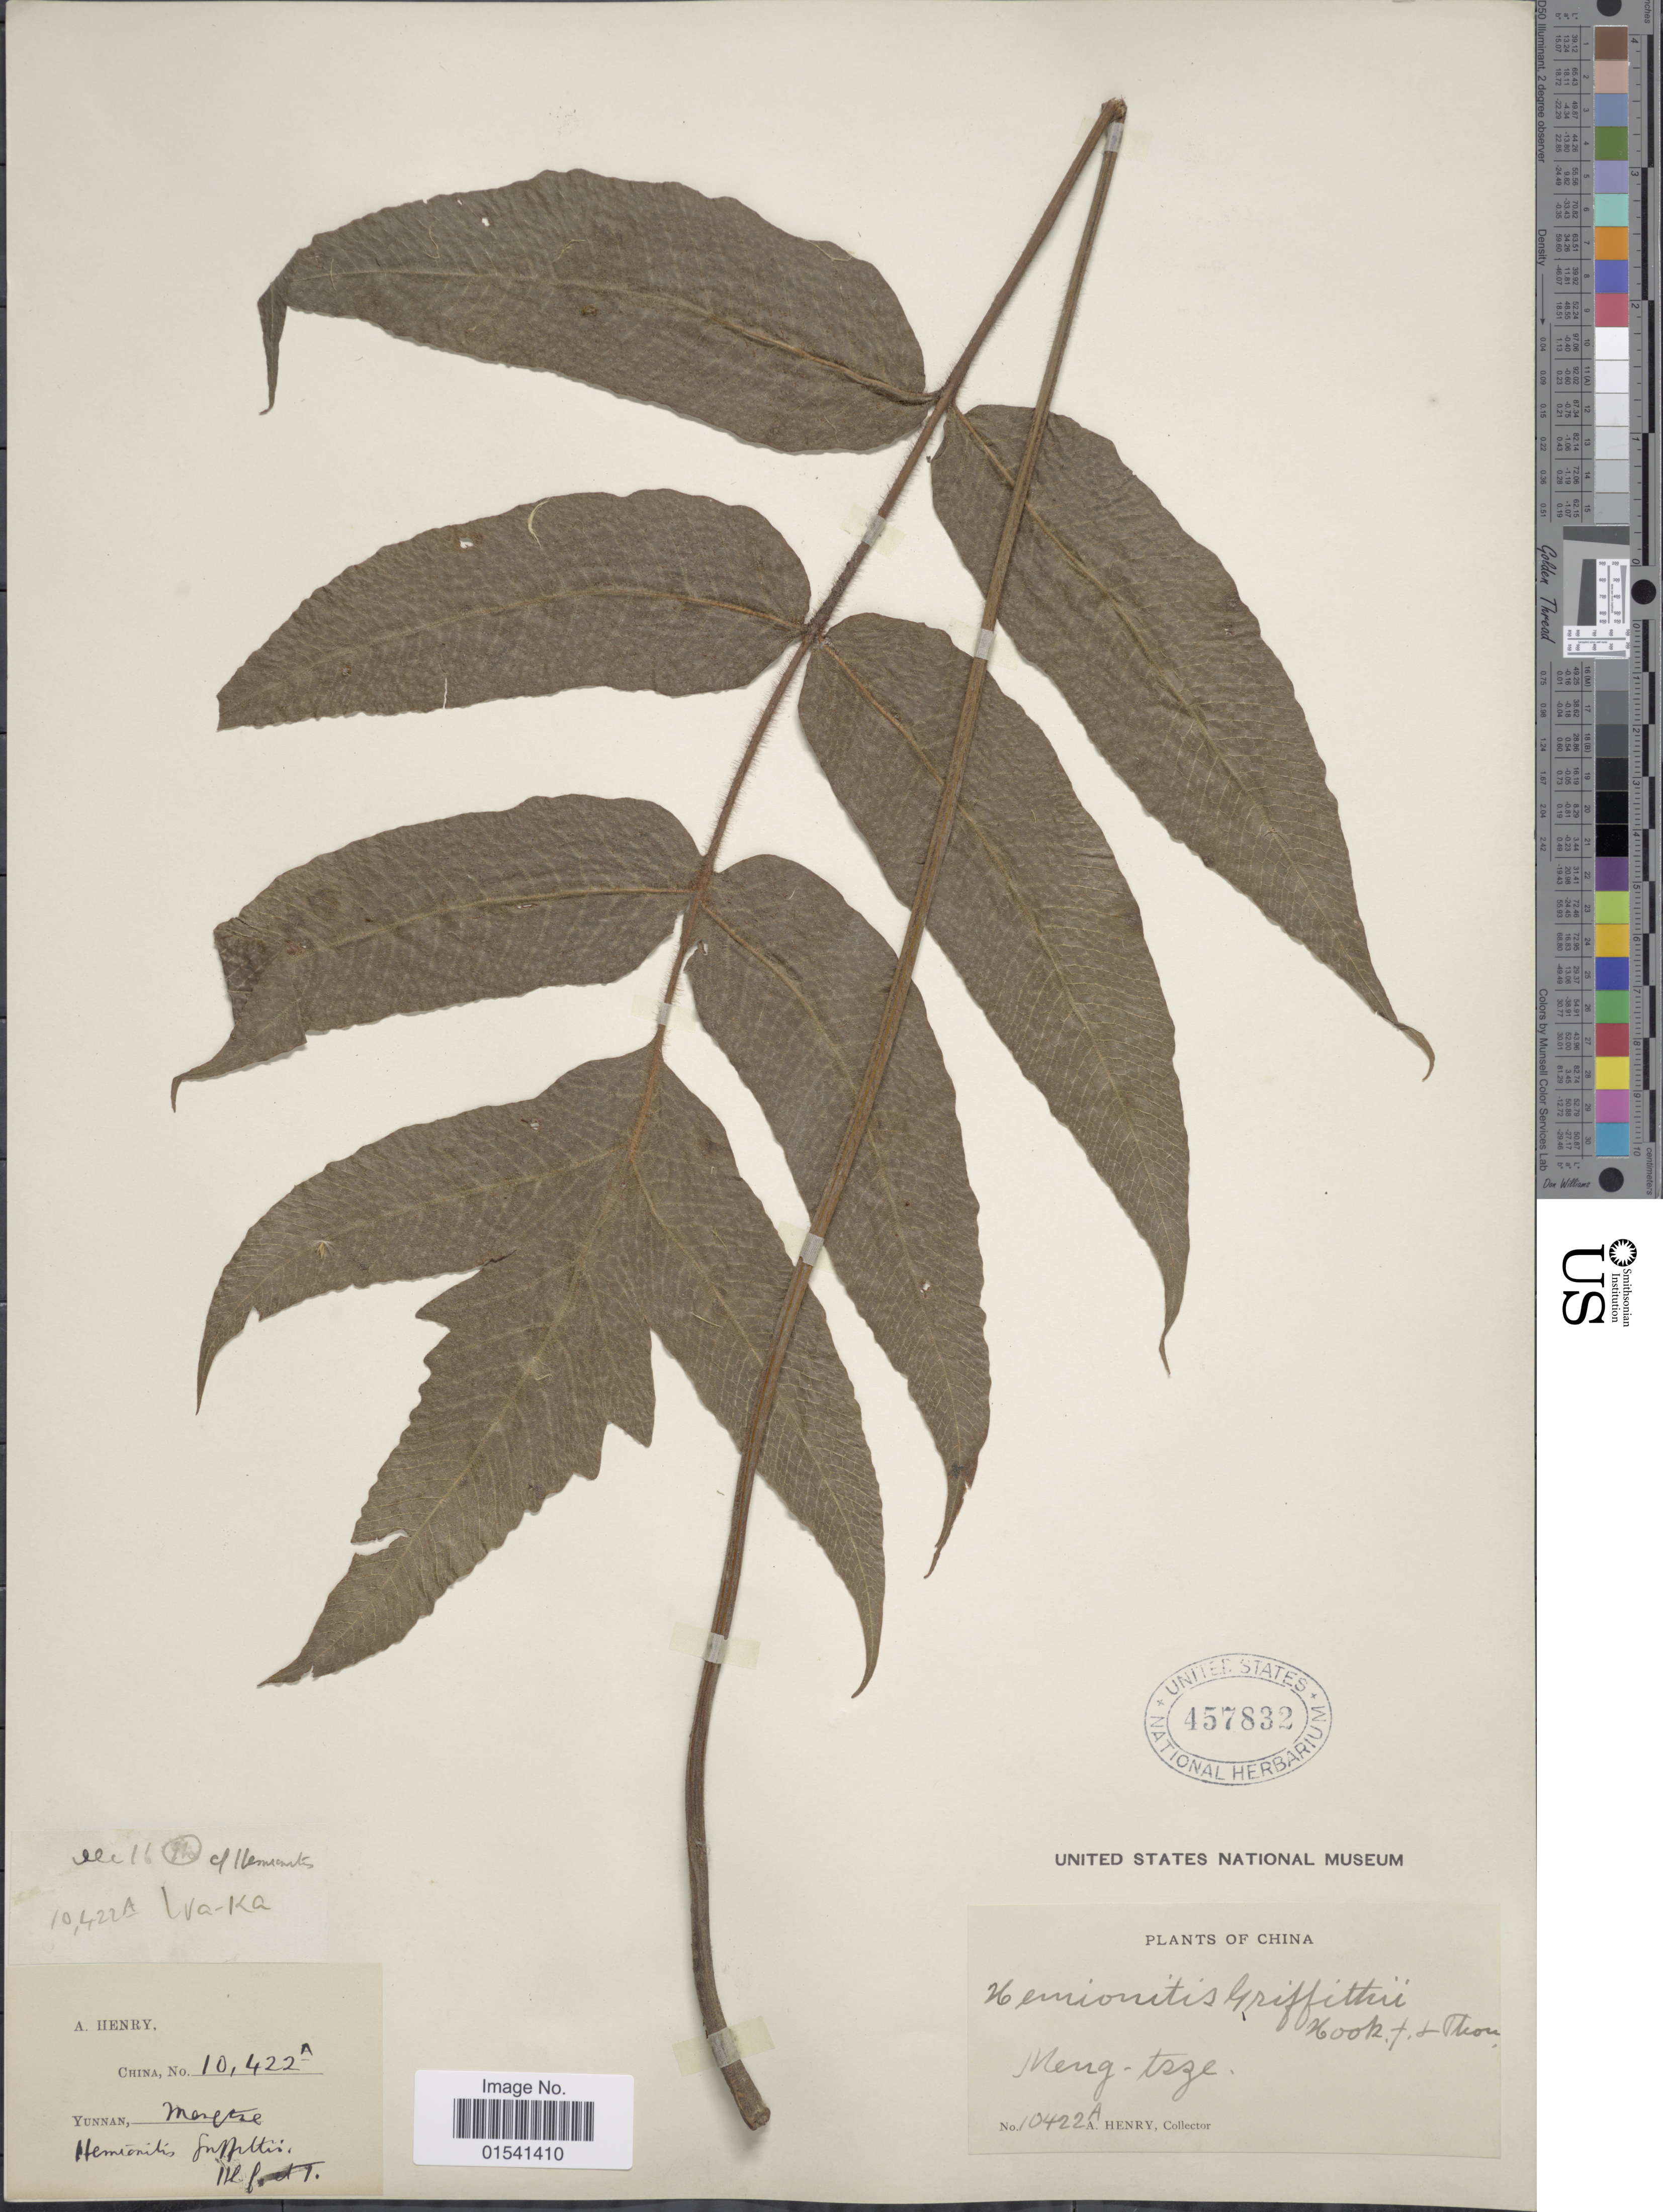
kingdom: Plantae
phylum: Tracheophyta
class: Polypodiopsida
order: Polypodiales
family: Thelypteridaceae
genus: Stegnogramma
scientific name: Stegnogramma griffithii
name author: (T. Moore) K. Iwats.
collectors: A. Henry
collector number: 10422 A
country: China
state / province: Yunnan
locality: Meng-tsze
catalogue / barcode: US 457832